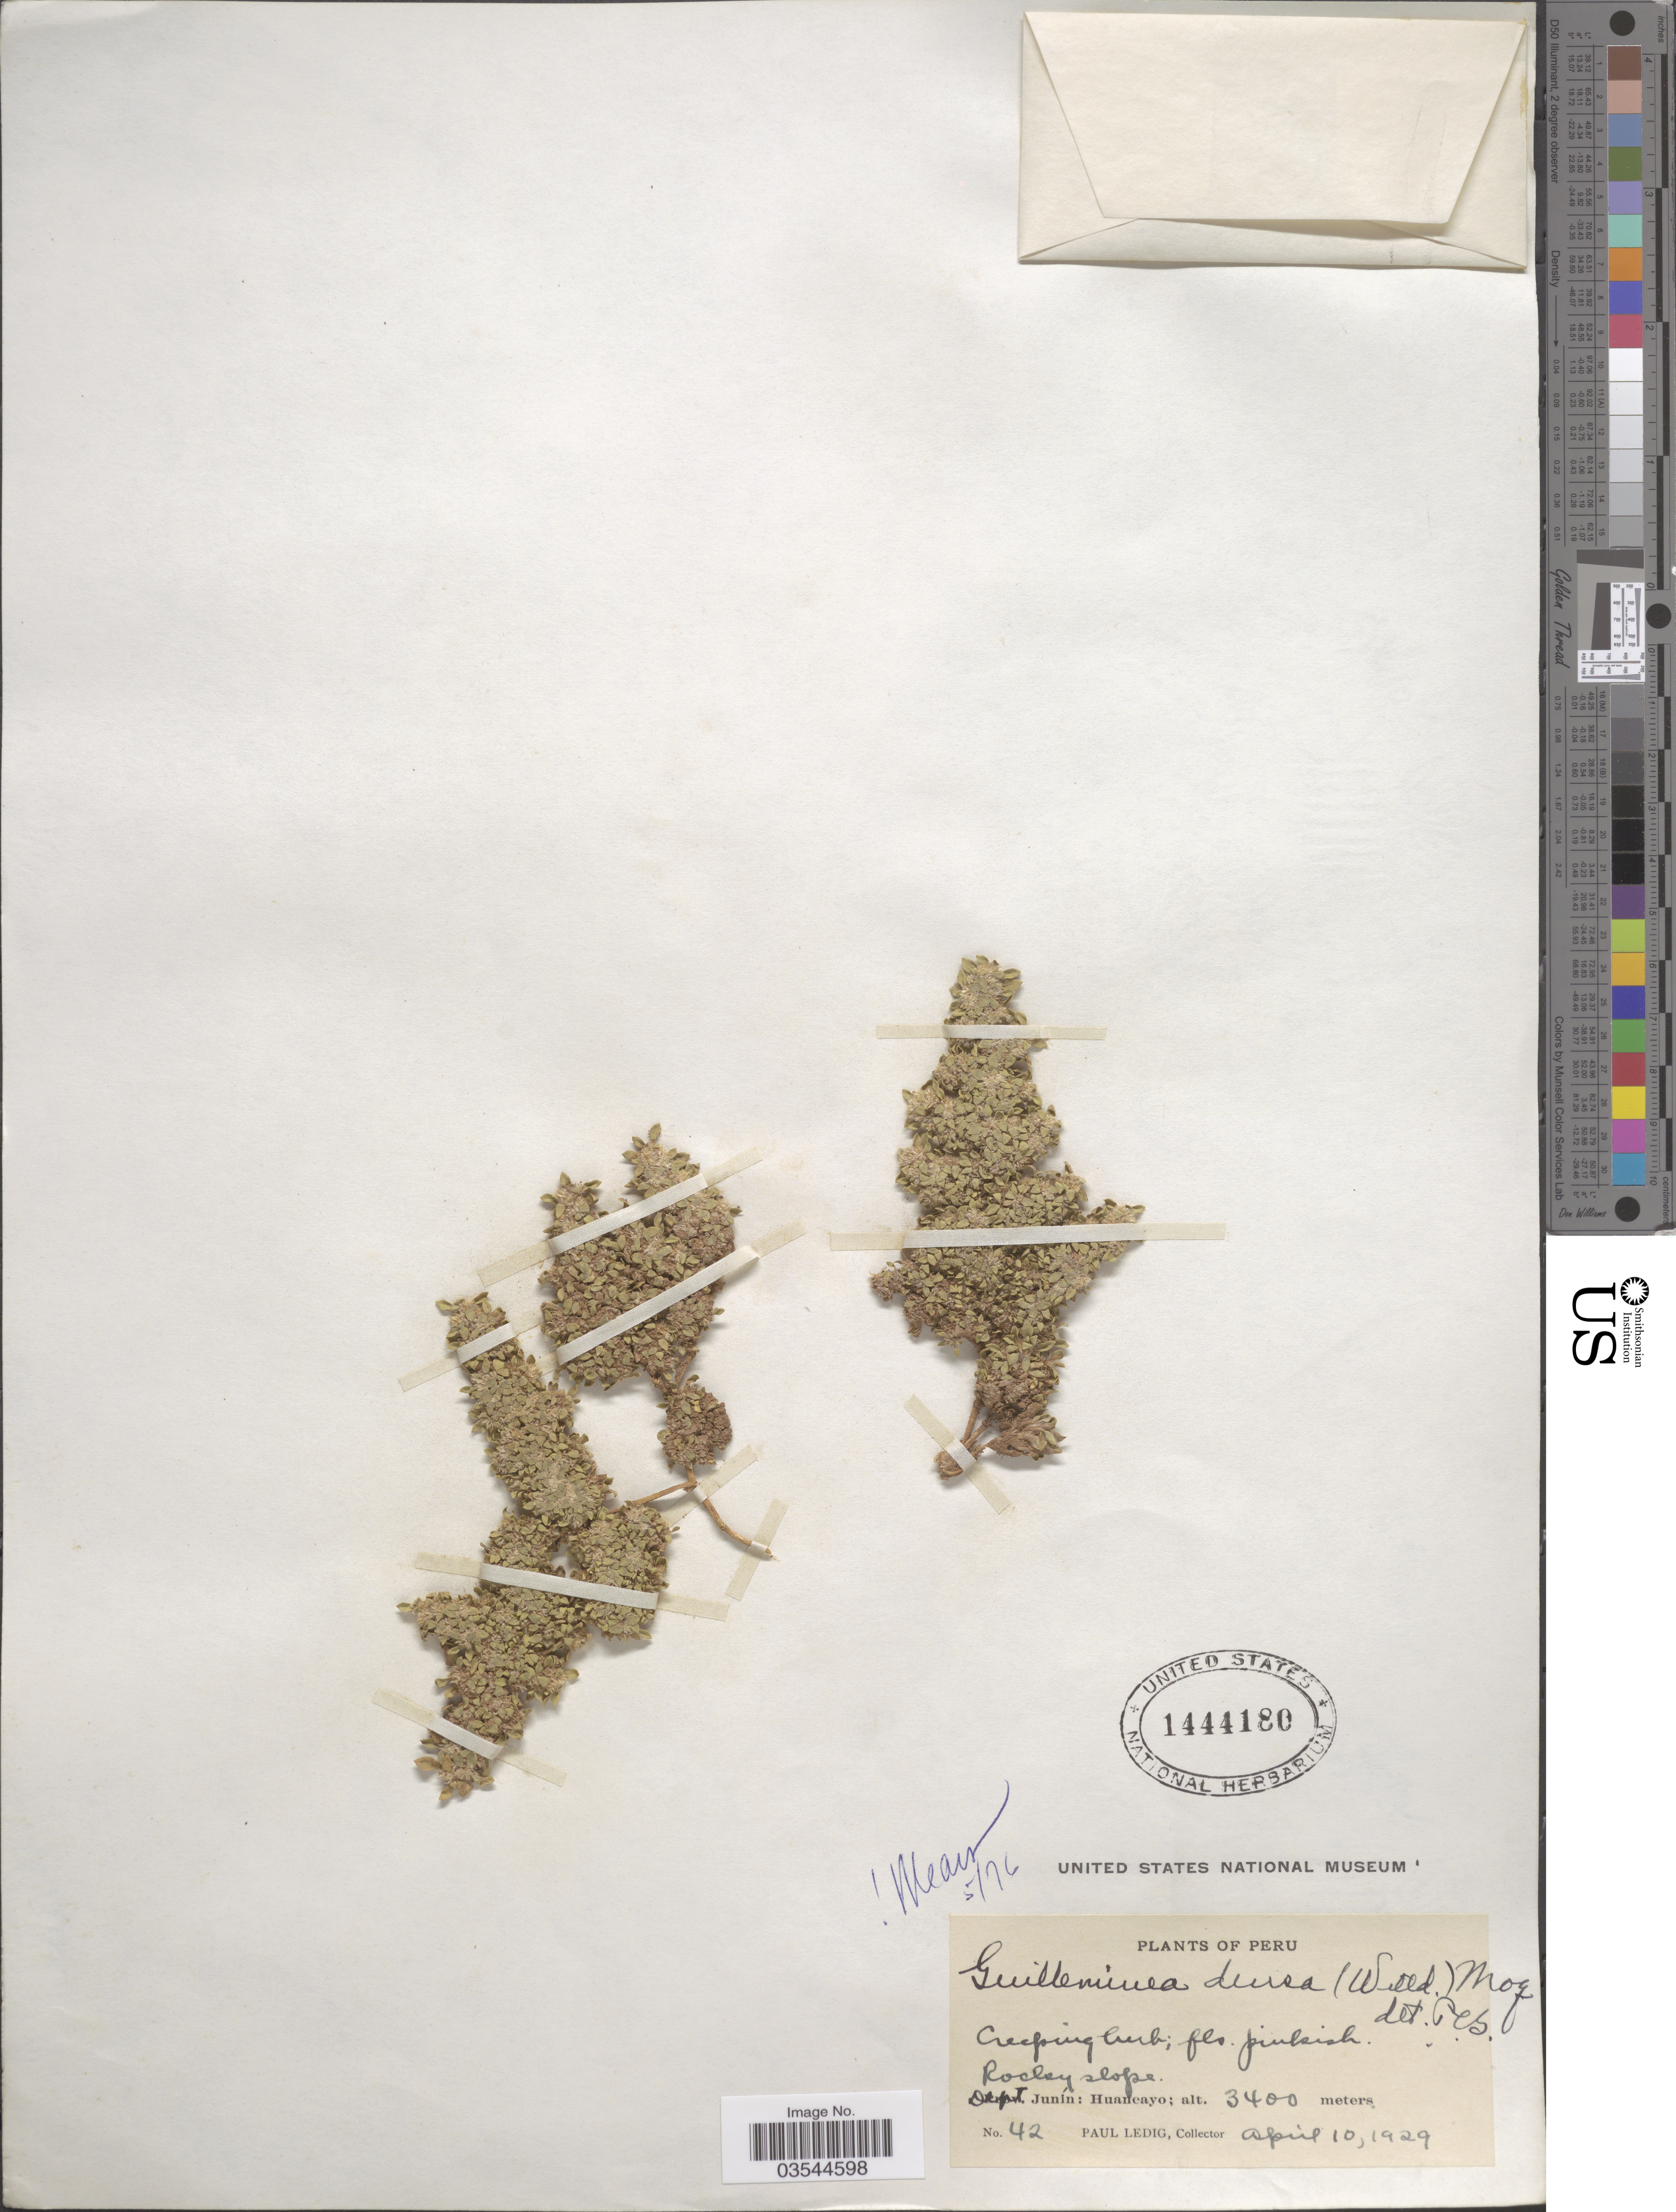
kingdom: Plantae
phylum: Tracheophyta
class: Magnoliopsida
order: Caryophyllales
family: Amaranthaceae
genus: Guilleminea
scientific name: Guilleminea densa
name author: (Humb. & Bonpl. ex Schult.) Moq.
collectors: P. Ledig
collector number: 42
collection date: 1929-04-10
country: Peru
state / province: Junín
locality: Dept. Junín: Huancayo.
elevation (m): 3400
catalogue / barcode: US 1444180